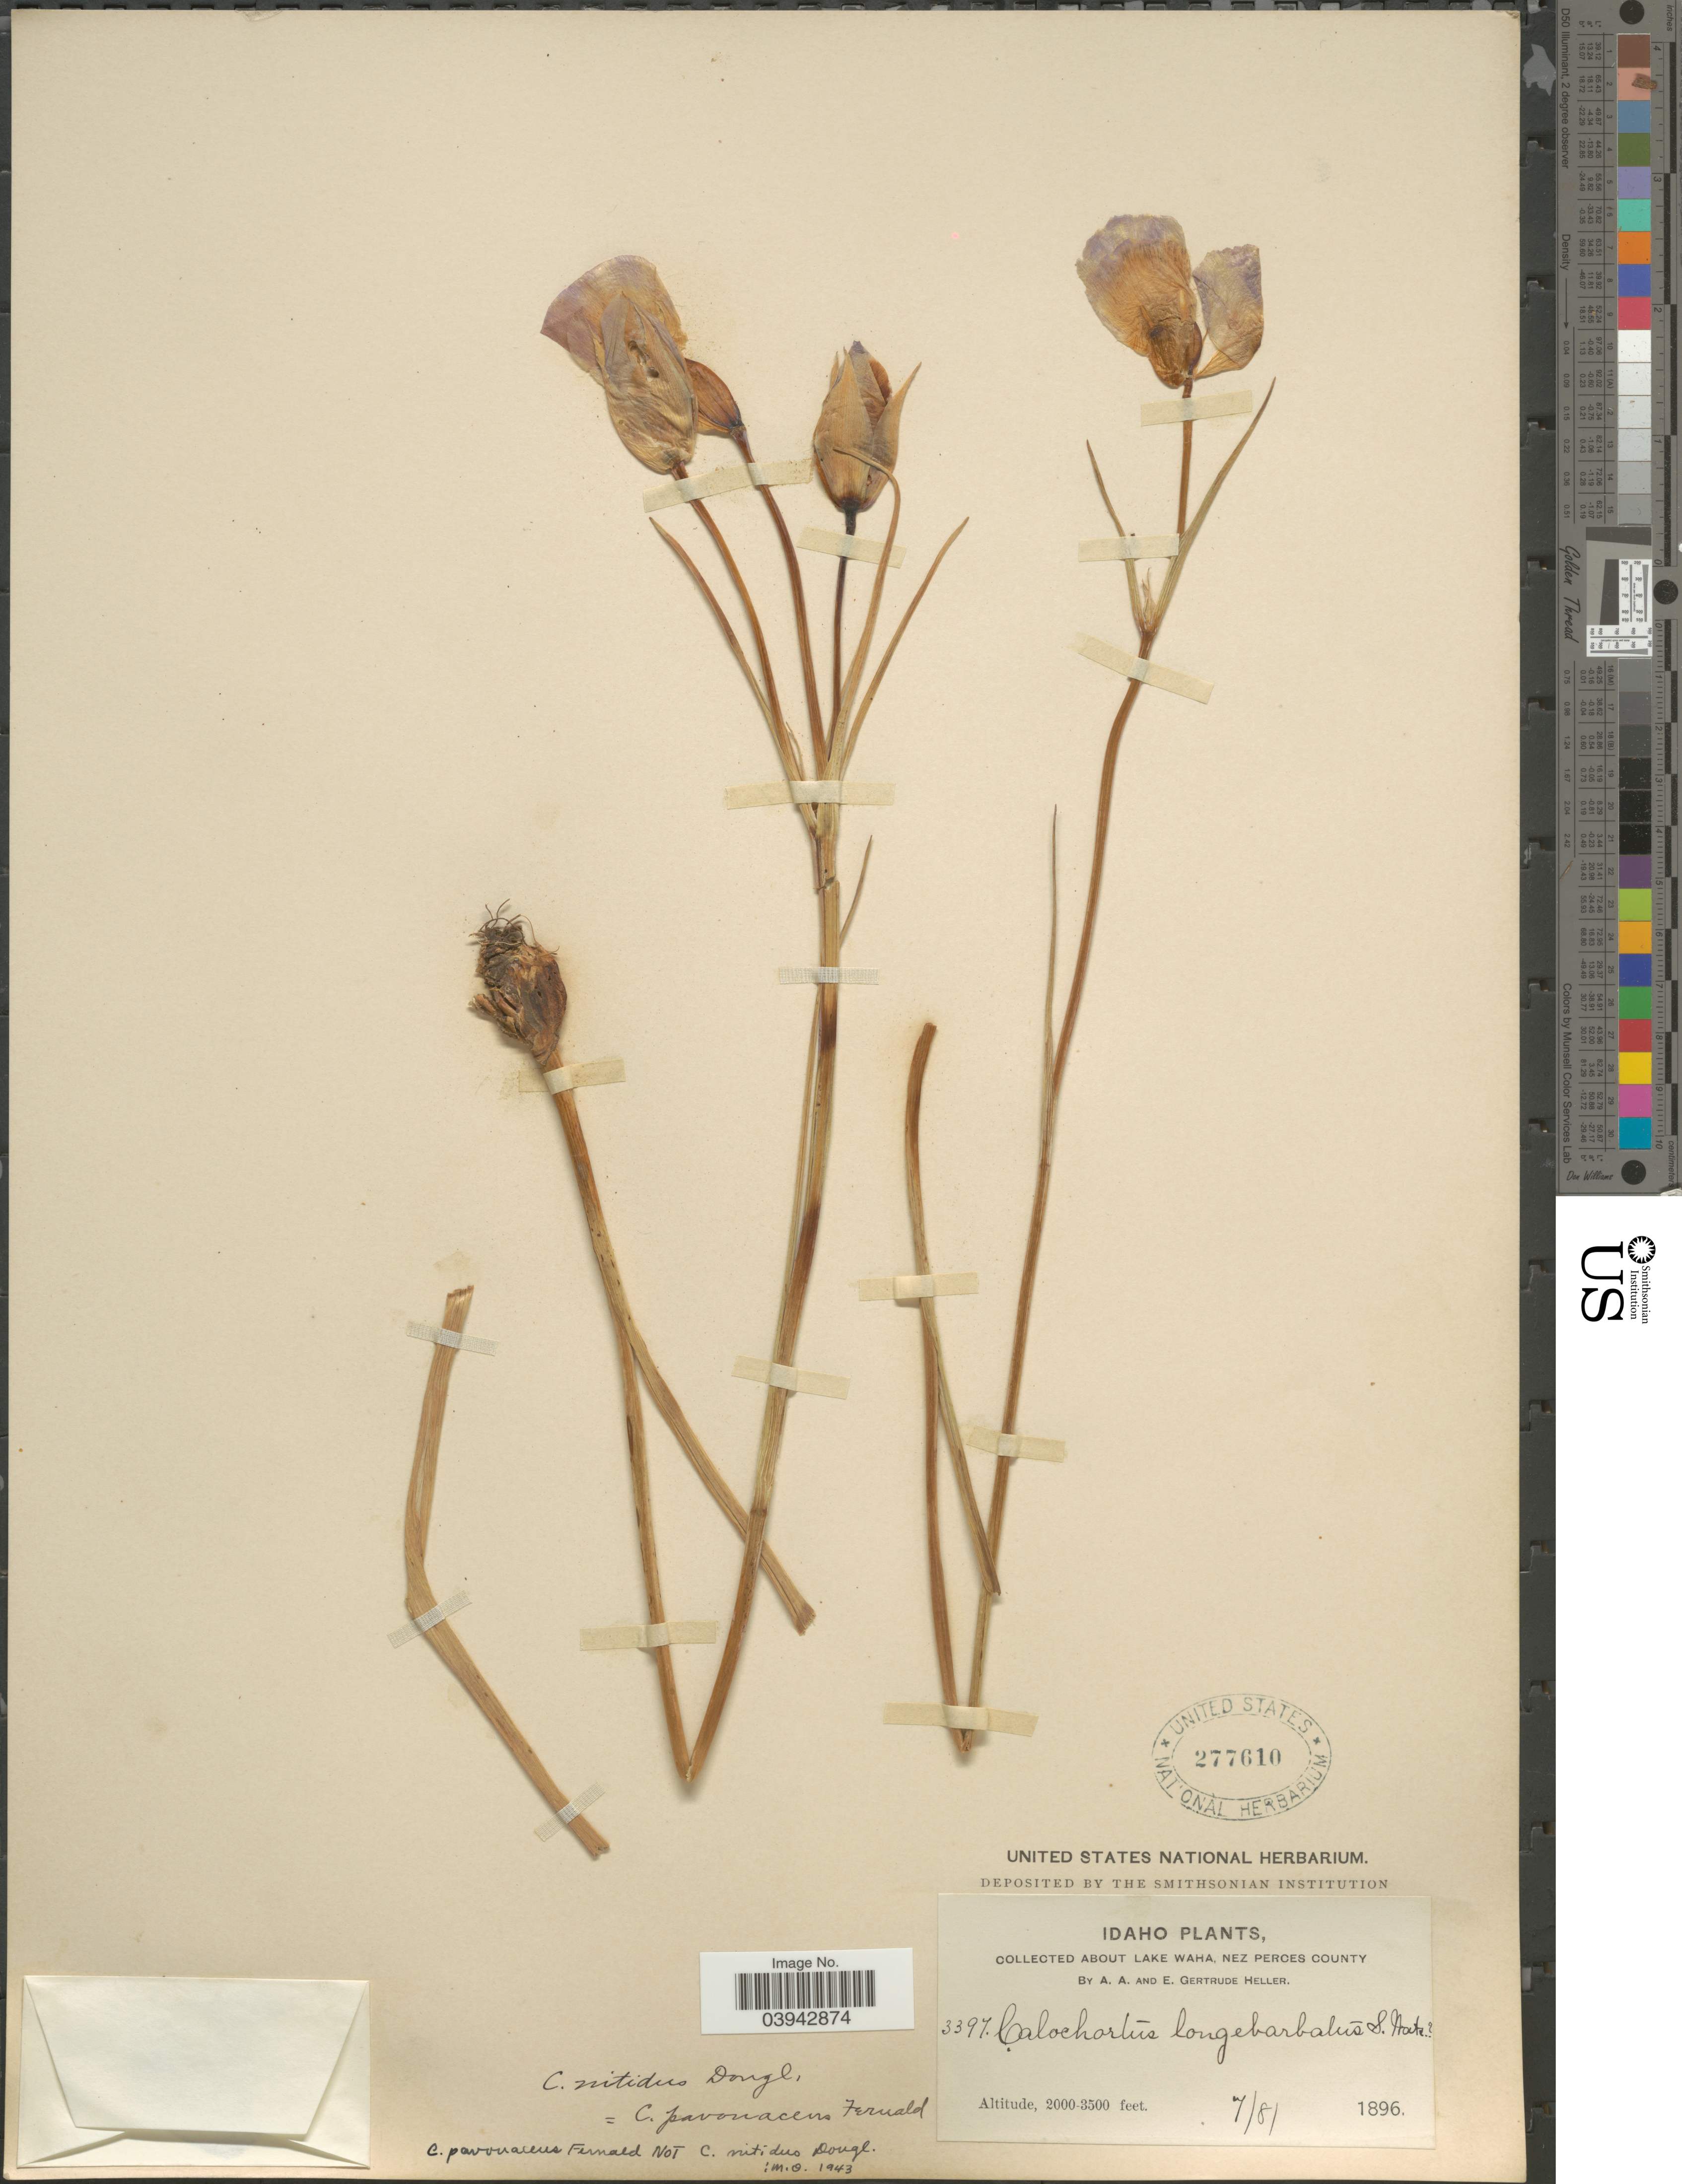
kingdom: Plantae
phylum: Tracheophyta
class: Liliopsida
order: Liliales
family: Liliaceae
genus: Calochortus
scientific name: Calochortus nitidus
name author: Douglas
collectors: A. A. Heller & E. G. Heller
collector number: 3397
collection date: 1896-07-08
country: United States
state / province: Idaho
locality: About Lake Waha, Nez Perces County.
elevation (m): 610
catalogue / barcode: US 277610